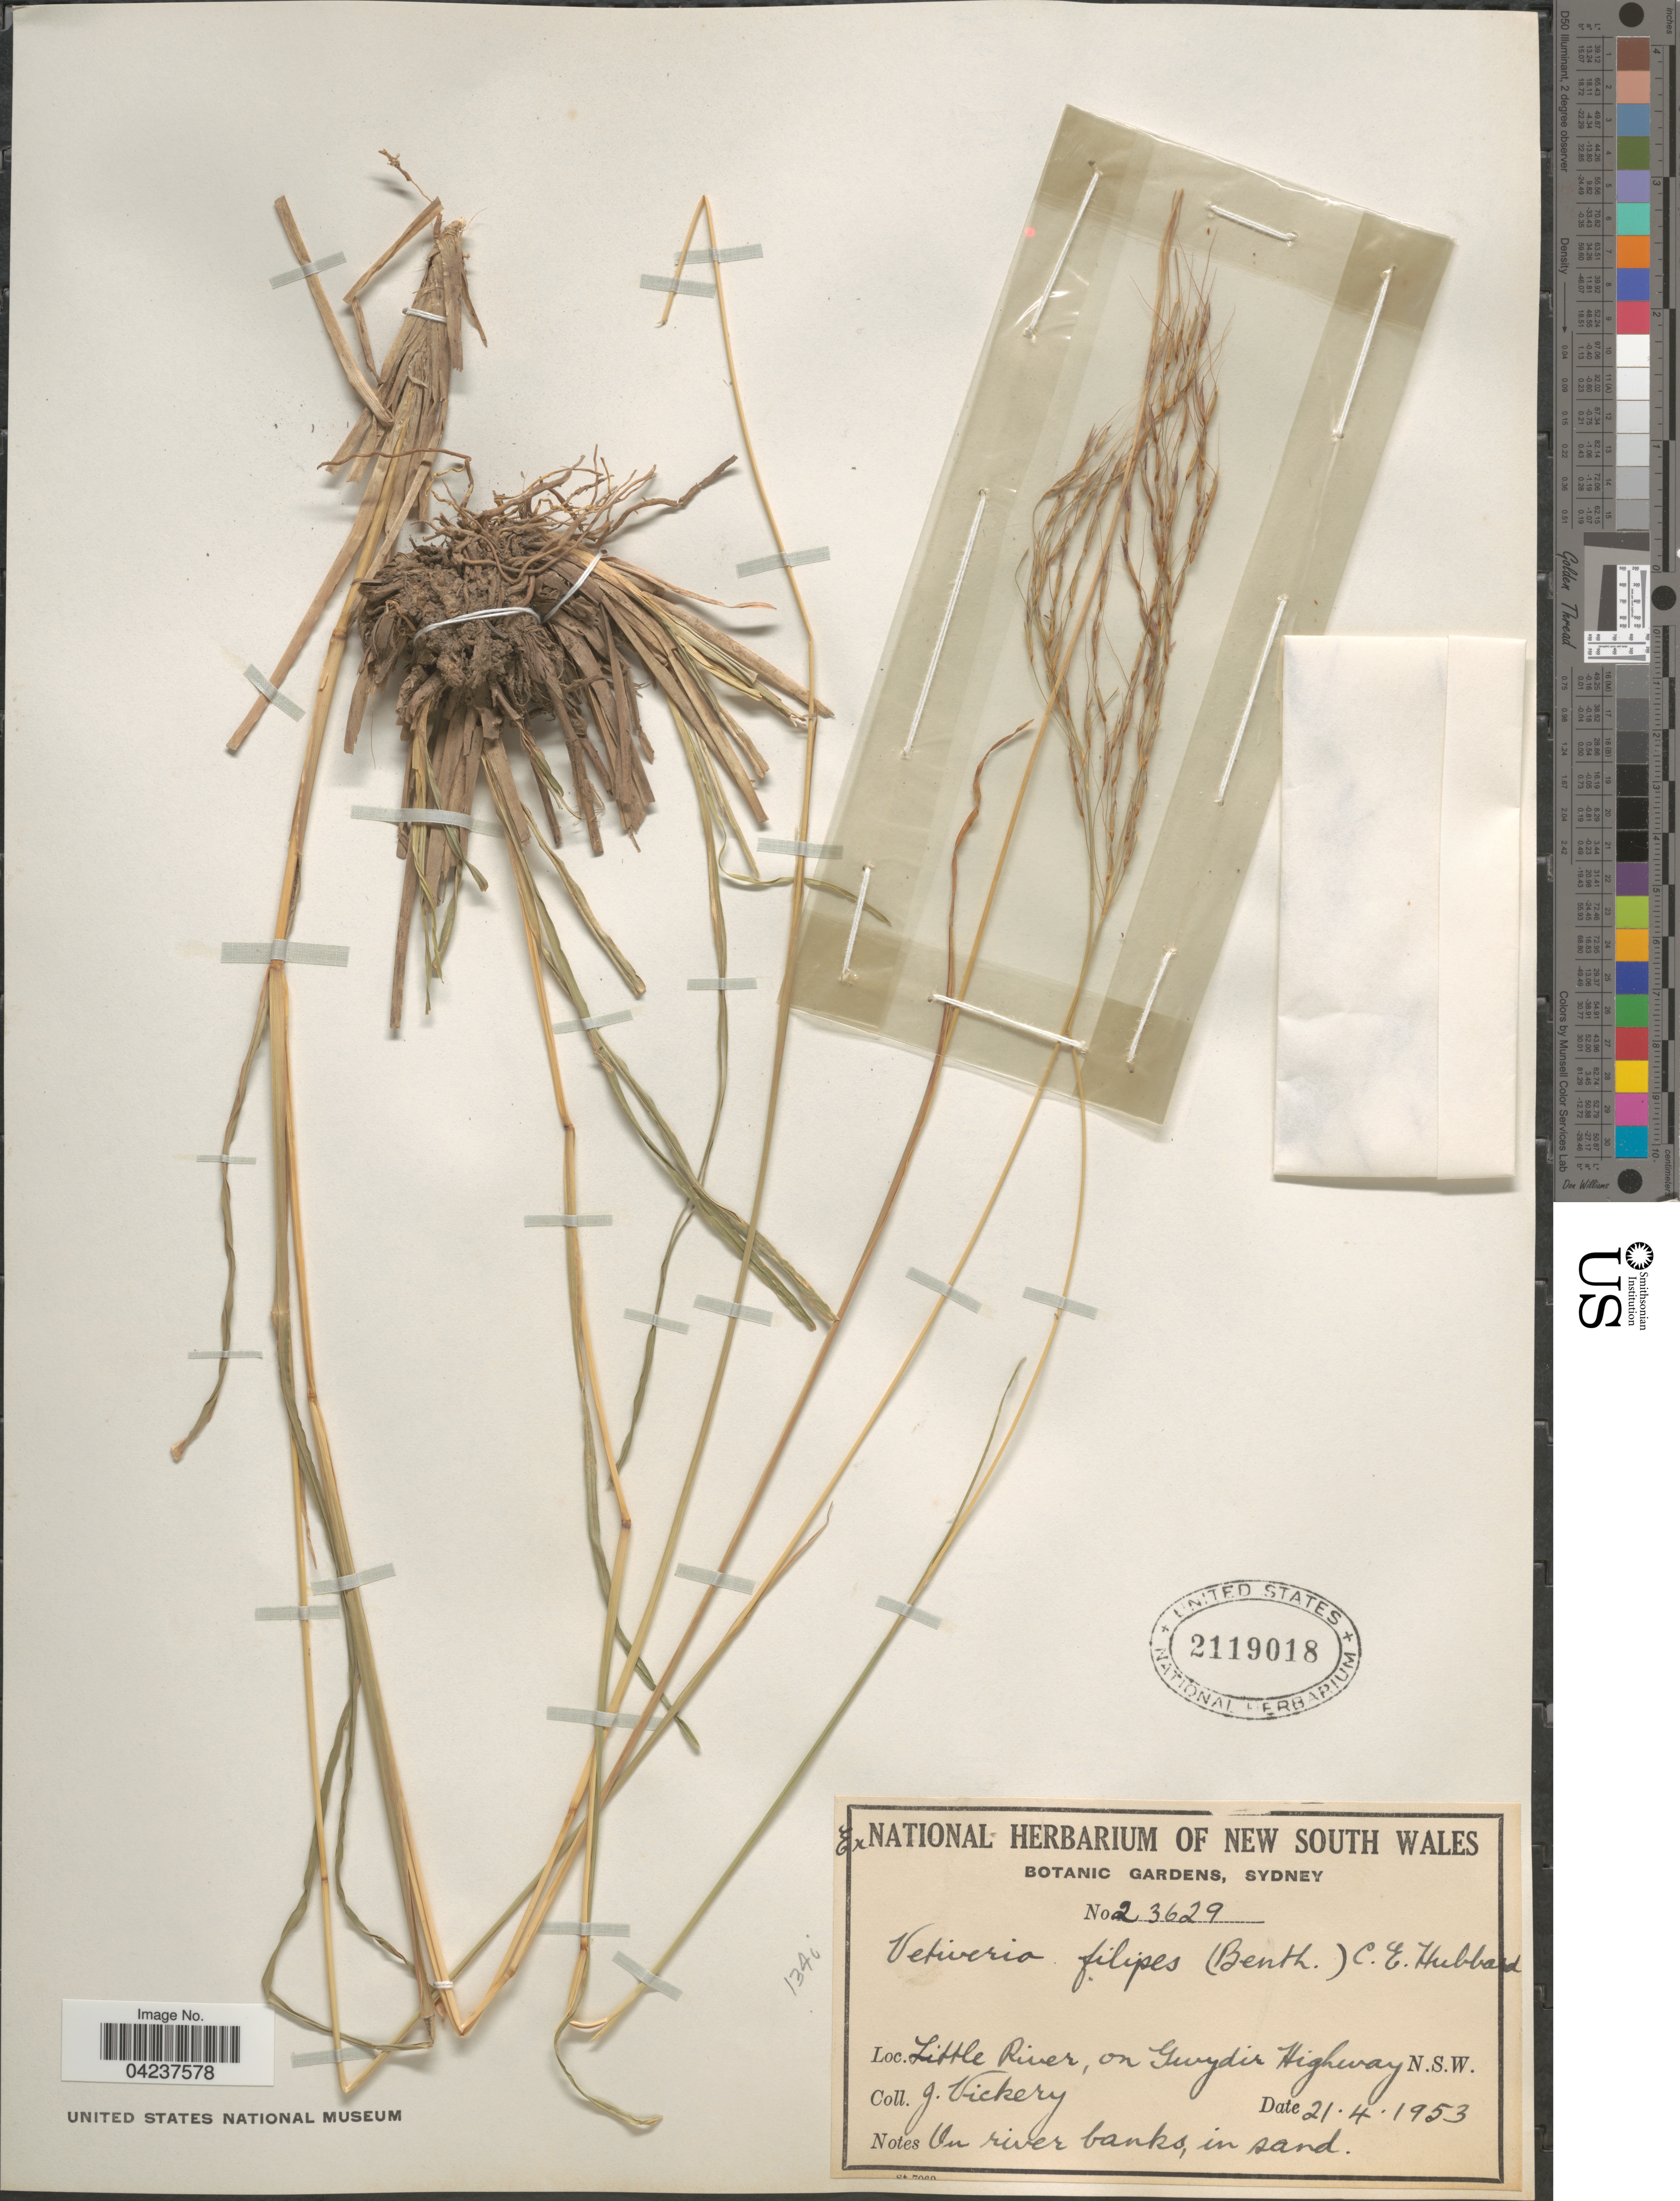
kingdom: Plantae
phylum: Tracheophyta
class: Liliopsida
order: Poales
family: Poaceae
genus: Chrysopogon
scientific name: Chrysopogon filipes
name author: (Benth.) Reeder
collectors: J. Vickery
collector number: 23629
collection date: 1953-04-21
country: Australia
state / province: New South Wales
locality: Little River, on Gwydir Highway. N.S.W.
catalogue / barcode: US 2119018